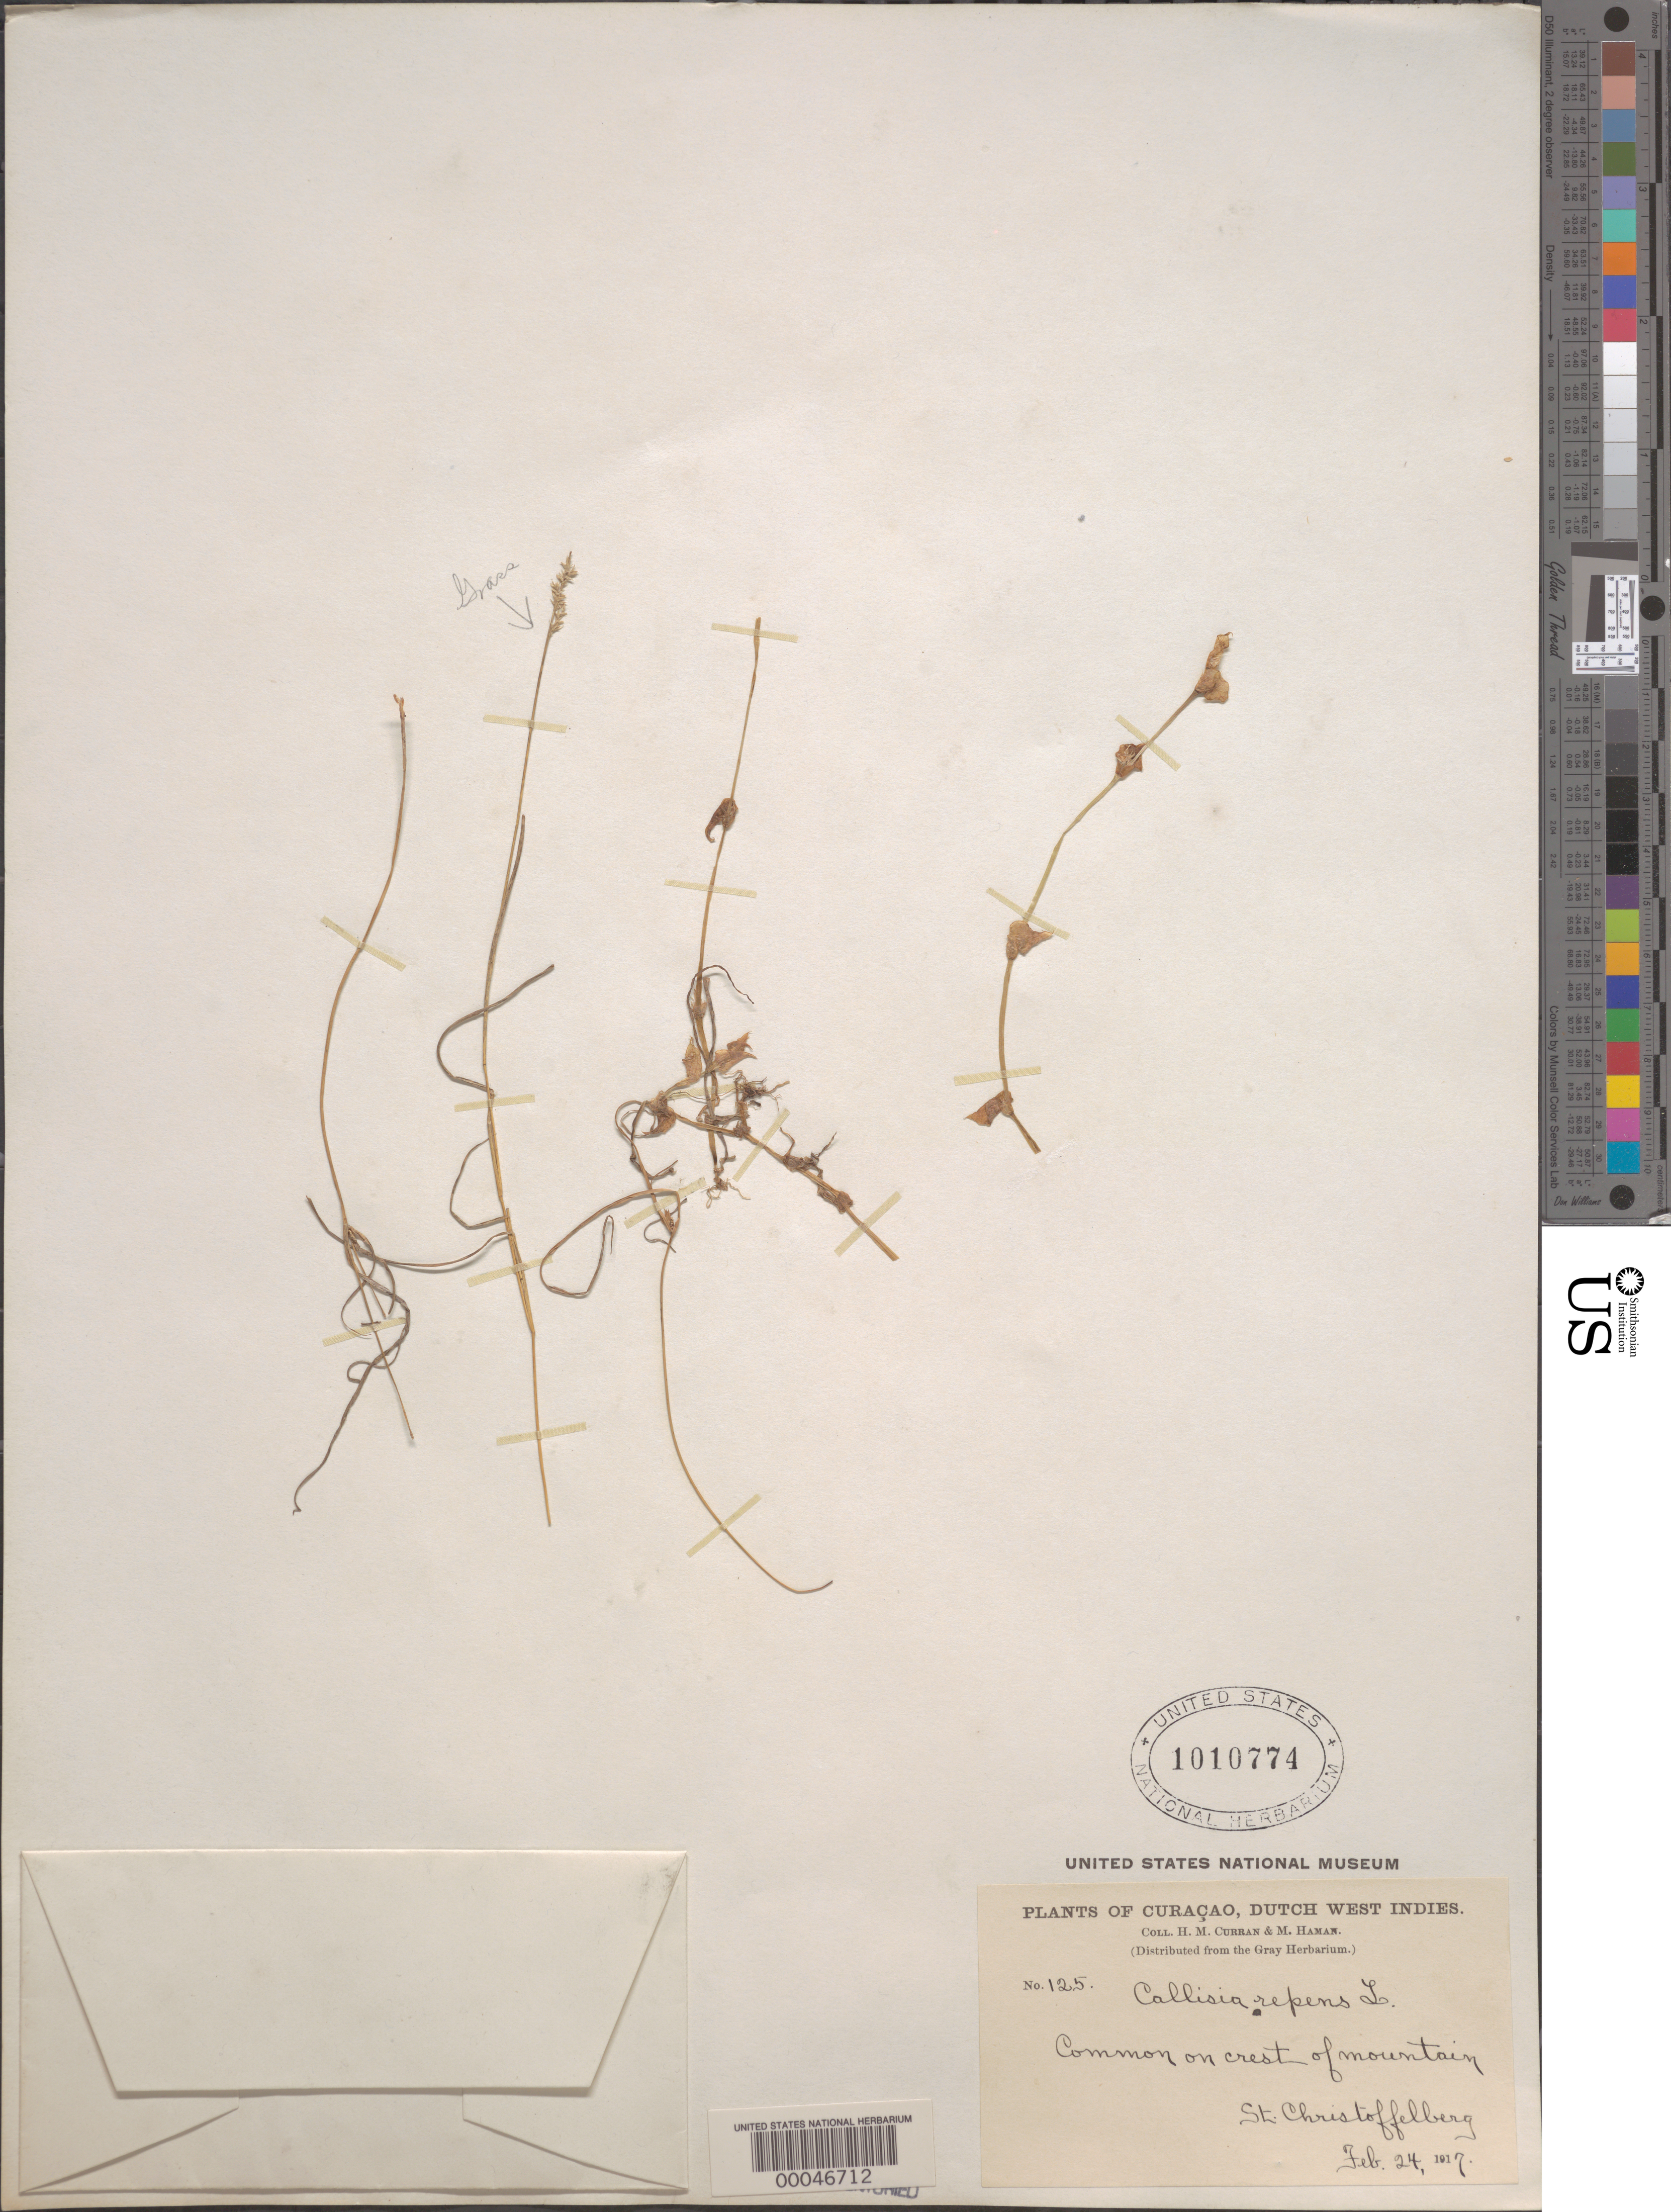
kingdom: Plantae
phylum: Tracheophyta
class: Liliopsida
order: Commelinales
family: Commelinaceae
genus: Callisia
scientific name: Callisia repens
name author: (Jacq.) L.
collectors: H. M. Curran & M. Haman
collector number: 125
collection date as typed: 24 Feb 1917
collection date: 1917-02-24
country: Curaçao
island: Curaçao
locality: St. christoffelberg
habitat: Mountain crest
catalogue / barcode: US 1010774